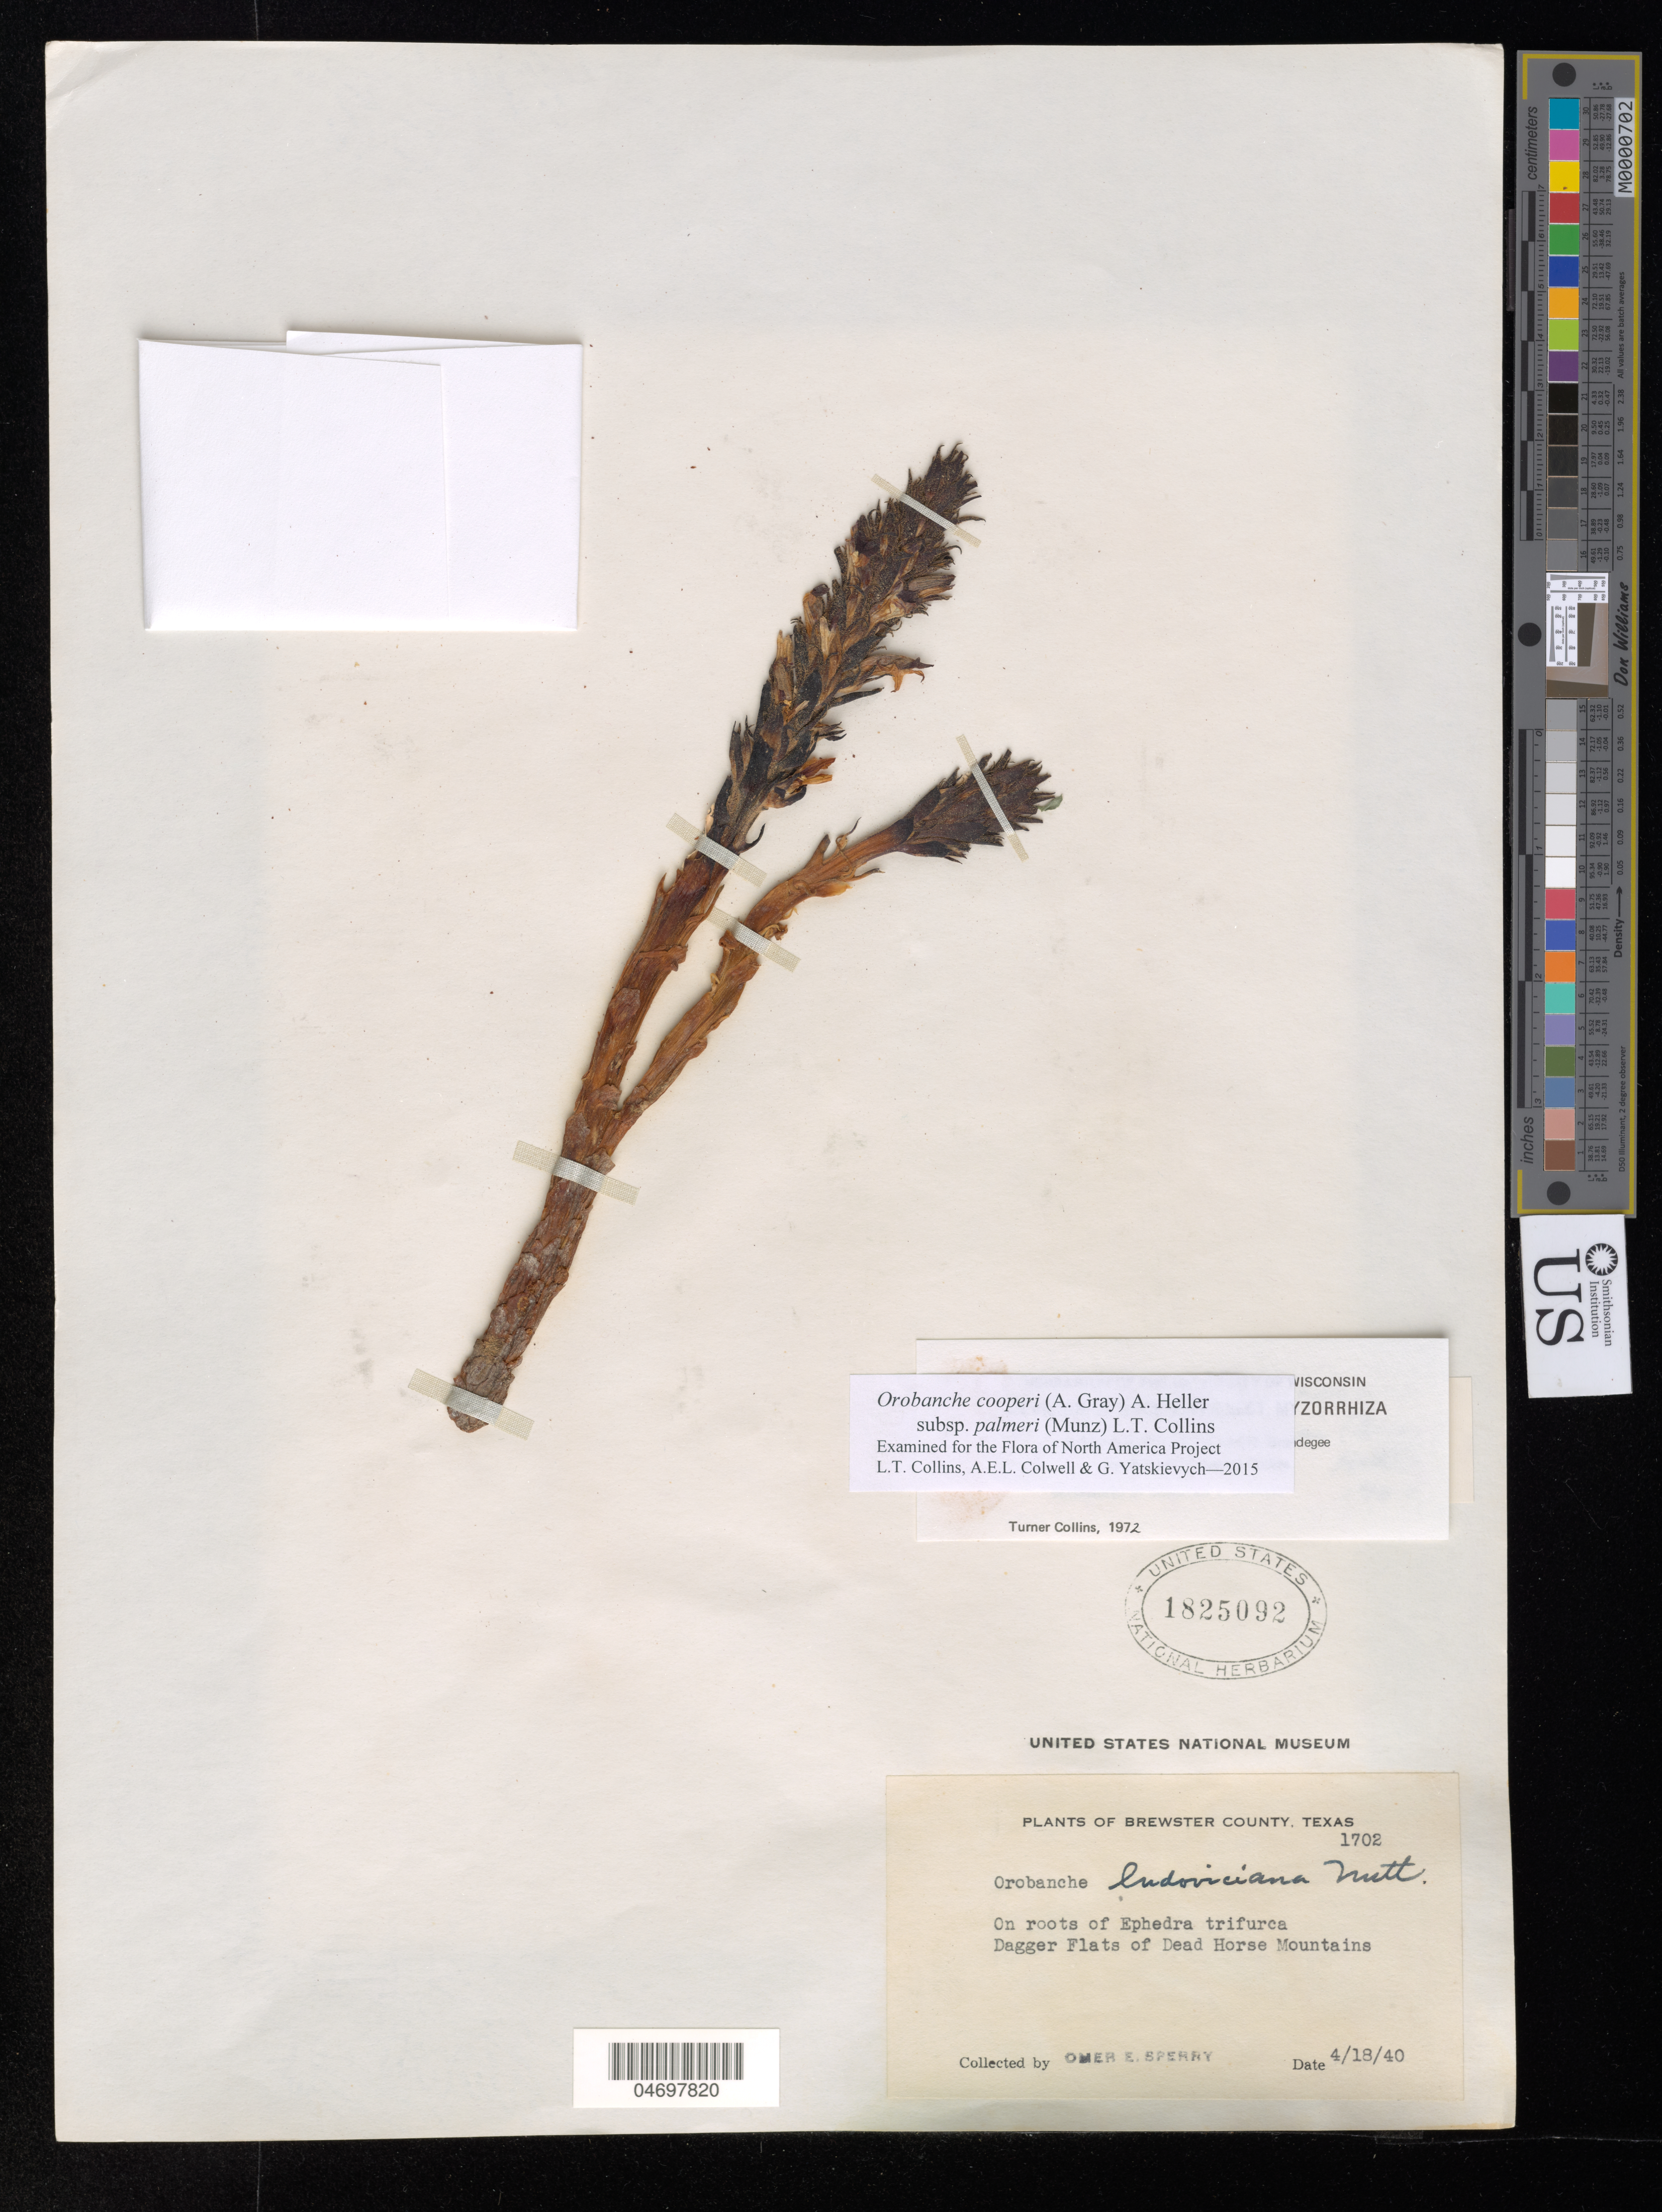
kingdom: Plantae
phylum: Tracheophyta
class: Magnoliopsida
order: Lamiales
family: Orobanchaceae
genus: Orobanche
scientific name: Orobanche cooperi subsp. palmeri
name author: (Munz) L.T. Collins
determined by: Collins, L. T.; Colwell, A. E.; Yatskievych, G. A.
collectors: O. E. Sperry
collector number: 1702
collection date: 1940-04-18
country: United States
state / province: Texas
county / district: Brewster Co.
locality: Dagger Flats of Dead Horse Mountains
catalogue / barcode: US 1825092